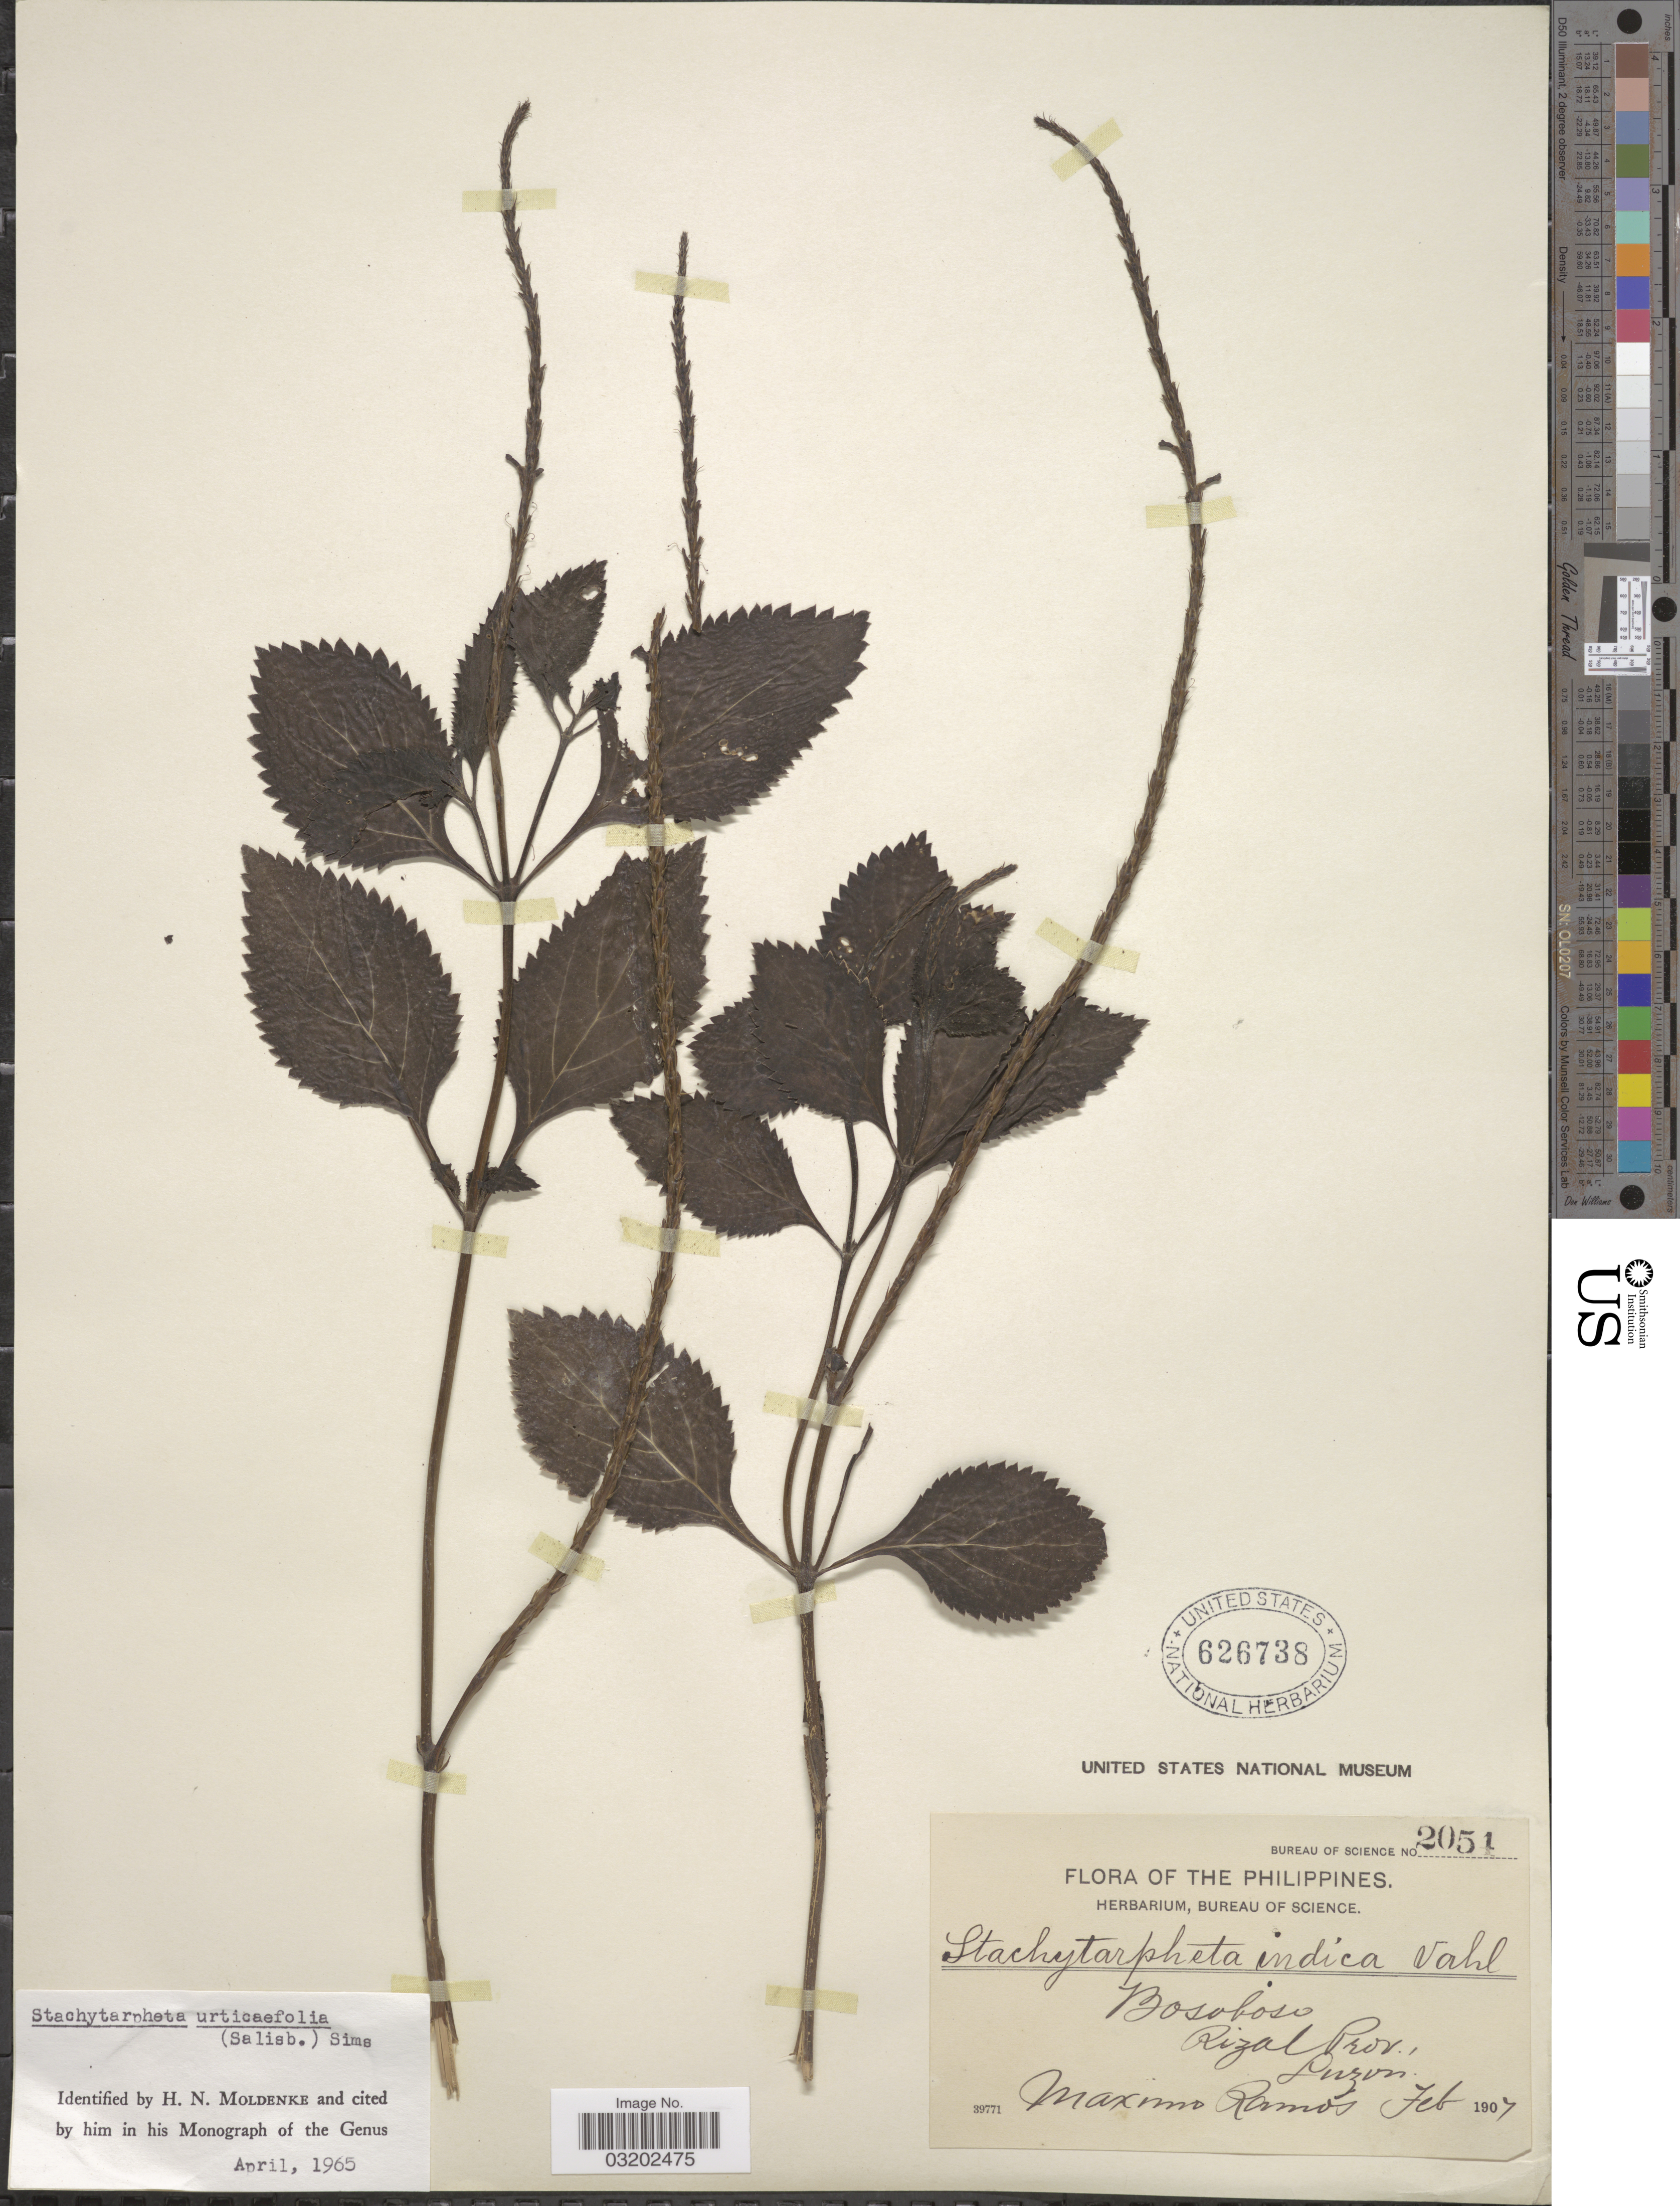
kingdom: Plantae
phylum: Tracheophyta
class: Magnoliopsida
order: Lamiales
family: Verbenaceae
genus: Stachytarpheta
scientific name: Stachytarpheta urticifolia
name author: Sims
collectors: M. Ramos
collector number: Bureau of Science 2051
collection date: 1907-02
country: Philippines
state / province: Calabarzon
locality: Bosoboso, Rizal Prov., Luzon.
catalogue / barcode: US 626738